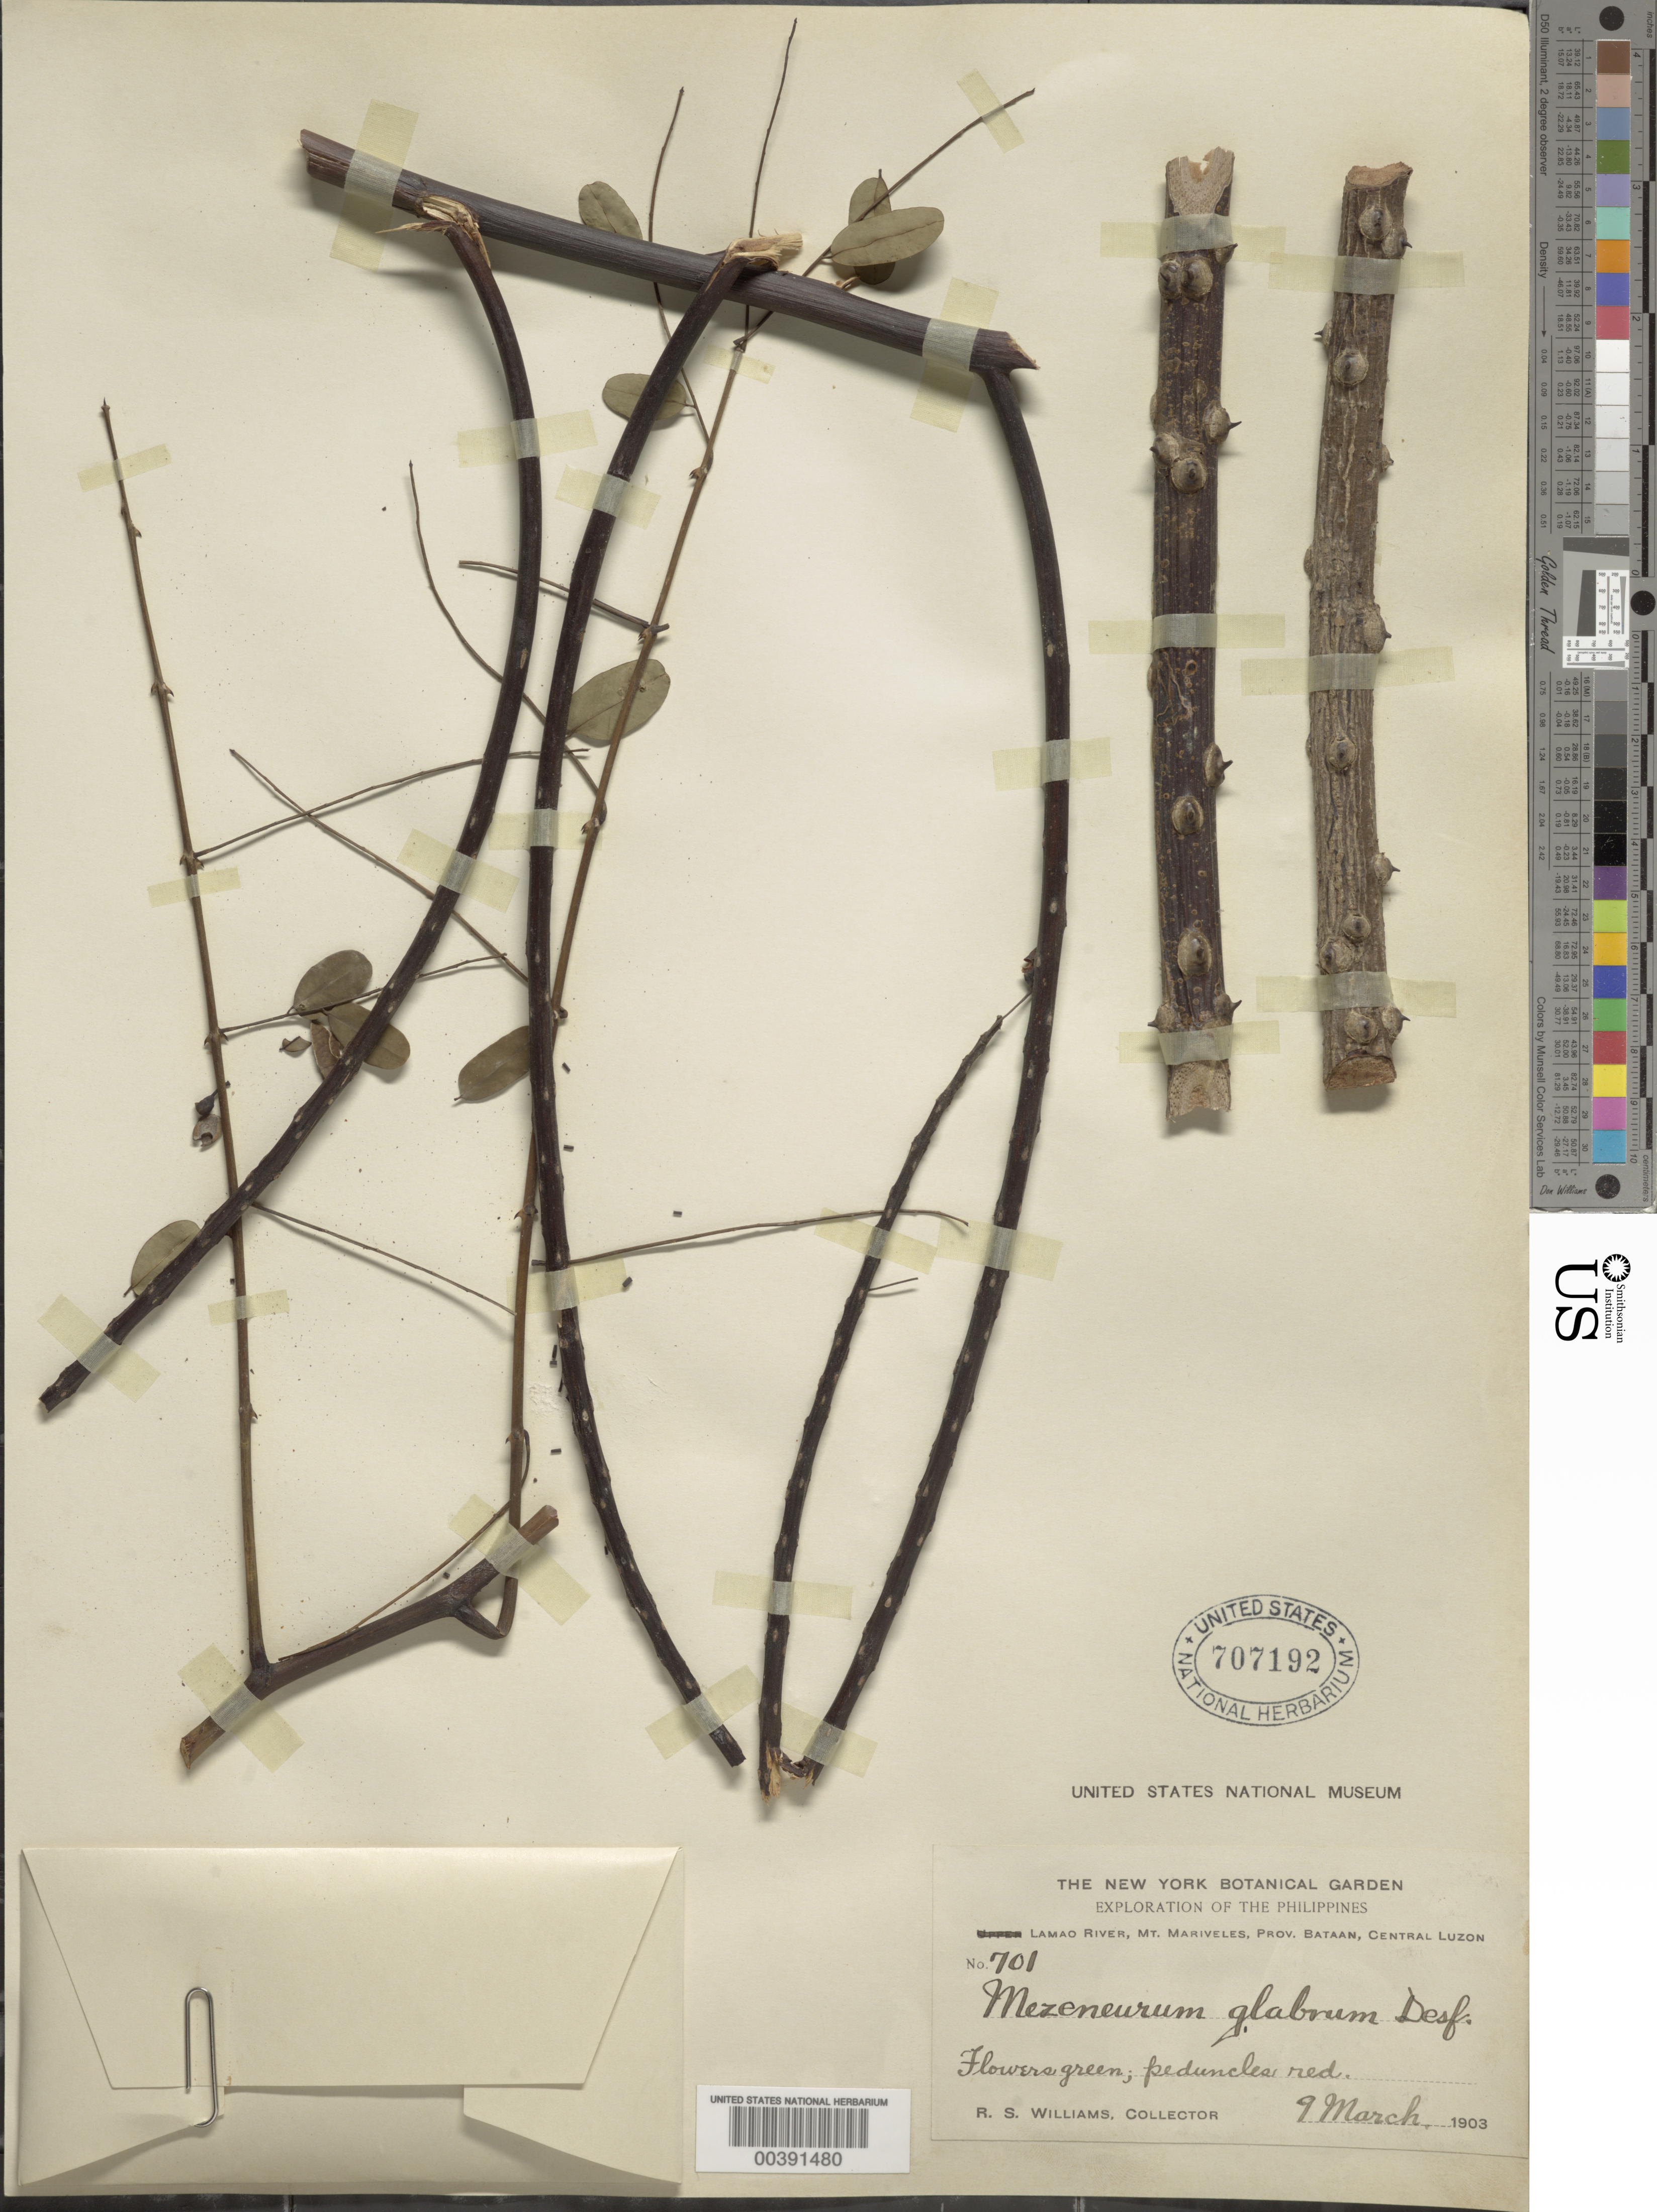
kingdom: Plantae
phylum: Tracheophyta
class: Magnoliopsida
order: Fabales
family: Fabaceae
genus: Mezoneuron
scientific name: Mezoneuron latisiliquum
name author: (Cav.) Merr.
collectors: R. S. Williams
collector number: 701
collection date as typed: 09 Mar 1903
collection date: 1903-03-09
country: Philippines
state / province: Central Luzon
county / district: Bataan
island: Luzon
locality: Lamao river, mt mariveles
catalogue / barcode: US 707192